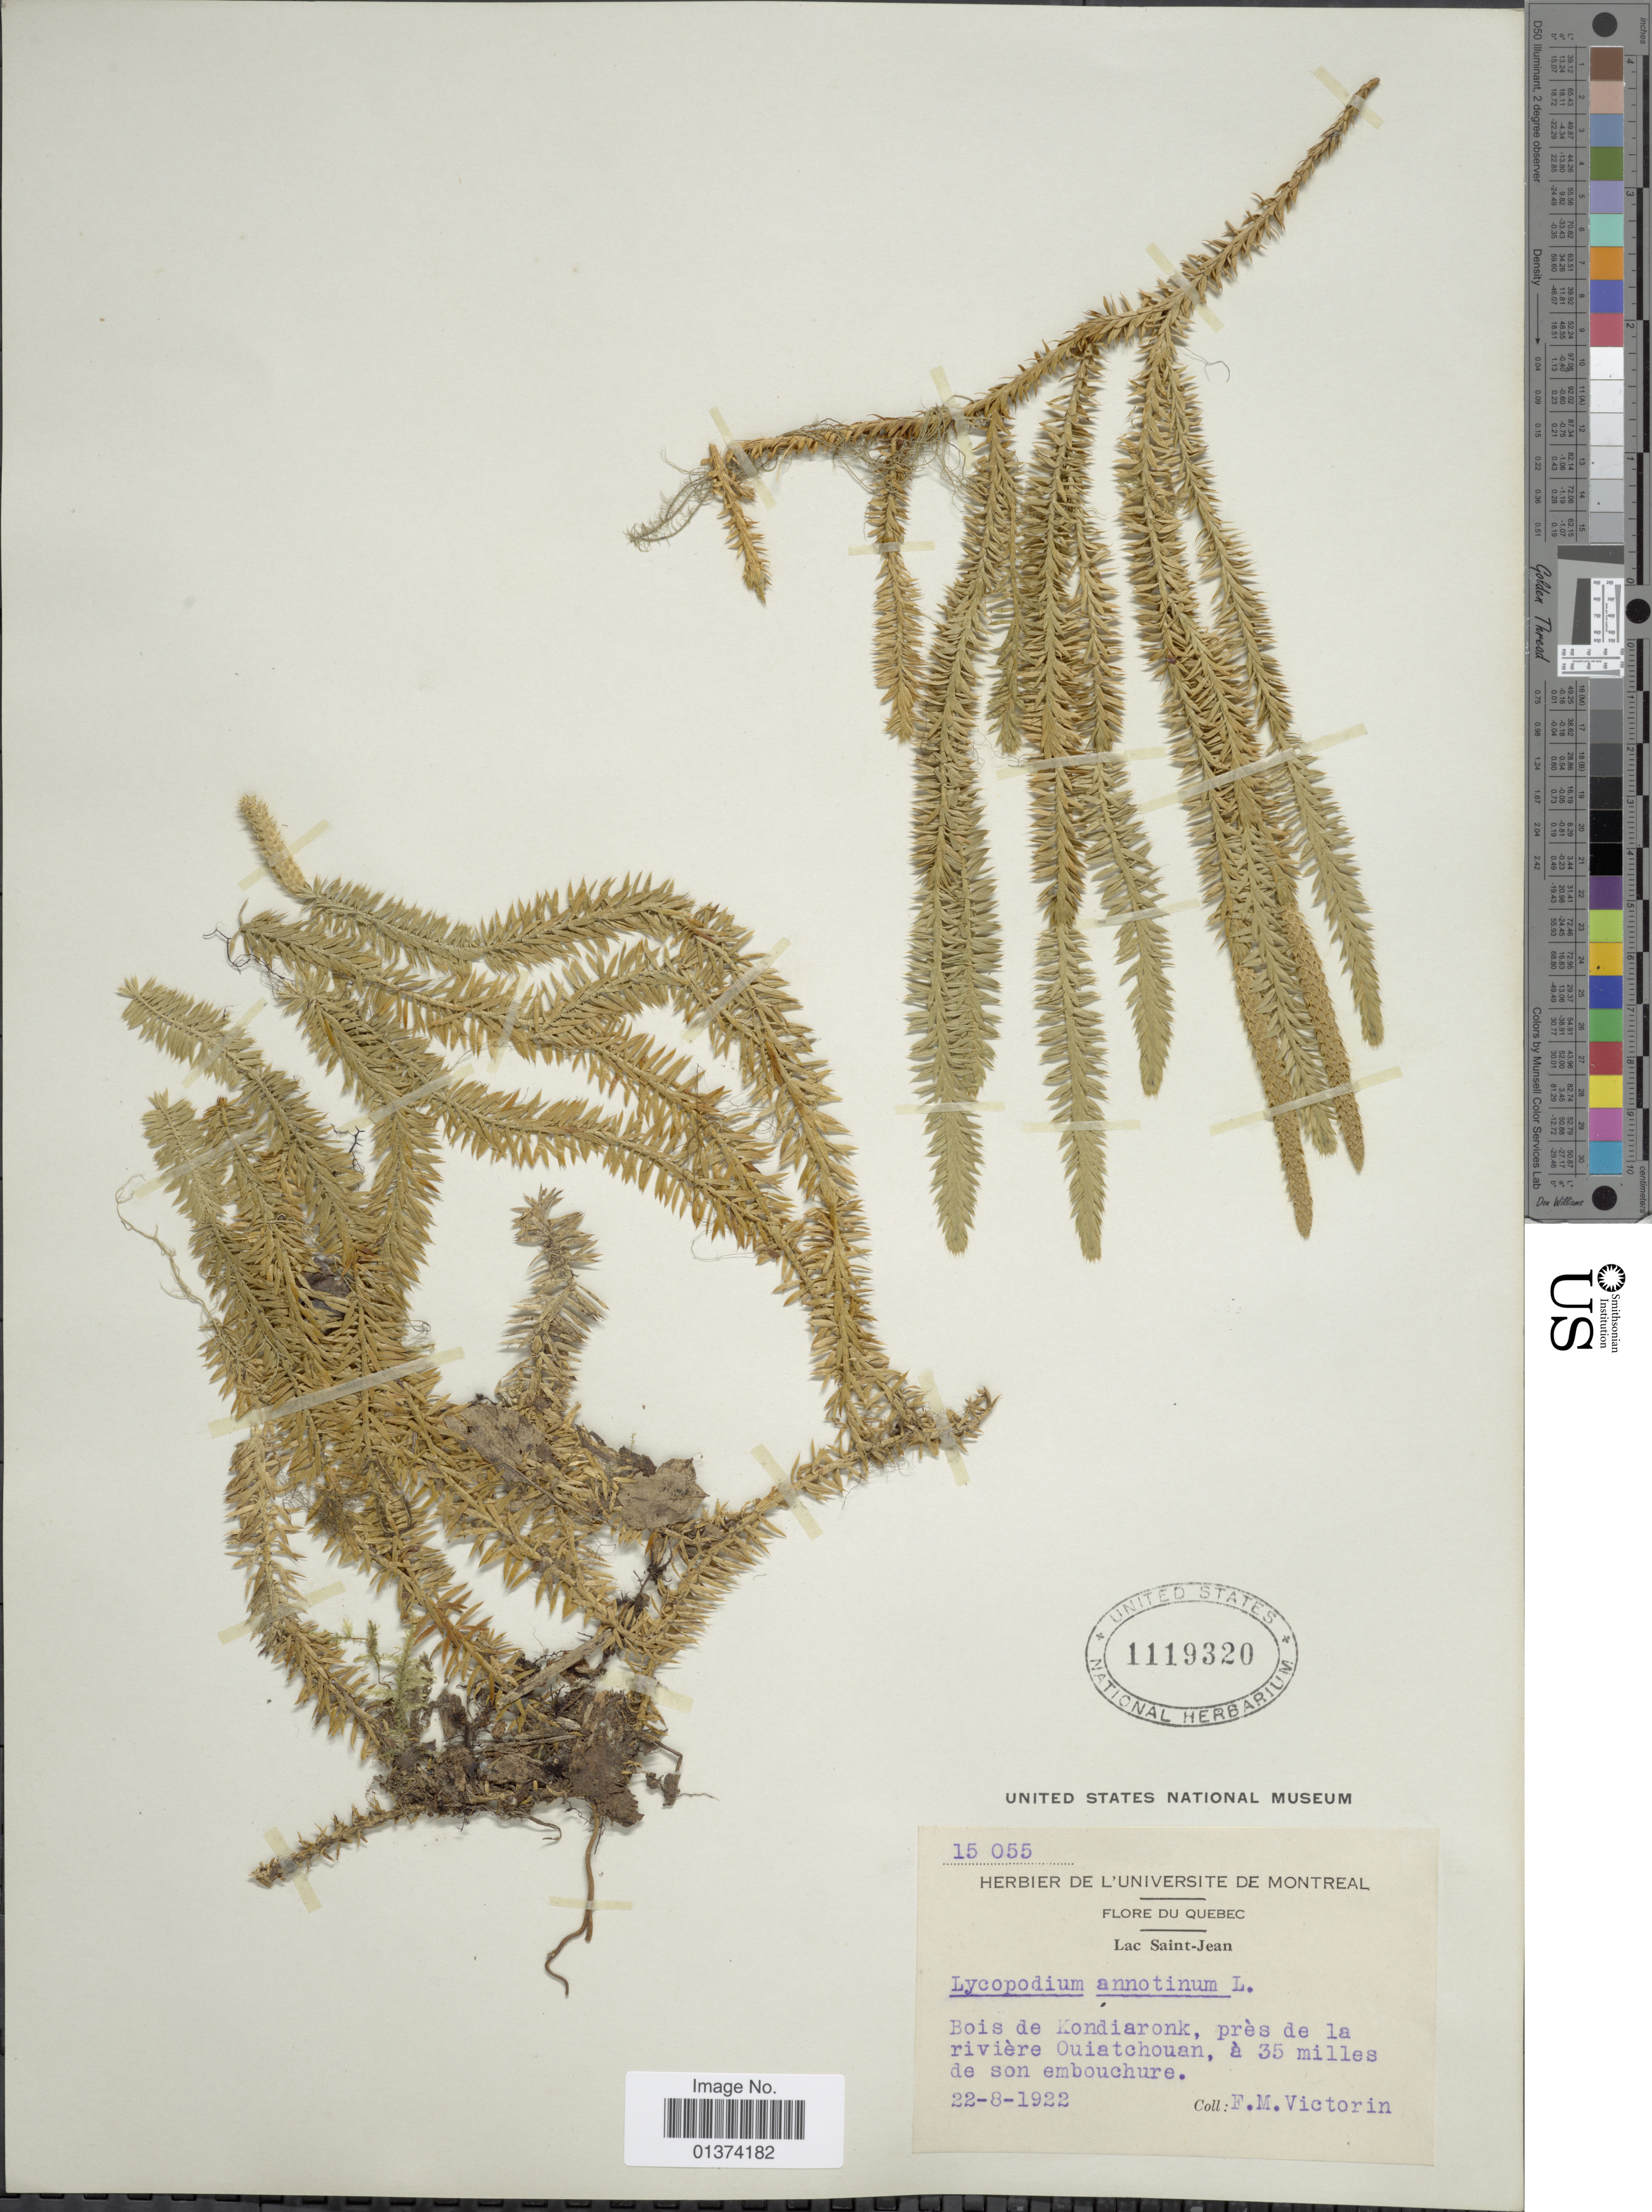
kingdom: Plantae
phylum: Tracheophyta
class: Lycopodiopsida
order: Lycopodiales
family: Lycopodiaceae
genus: Spinulum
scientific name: Spinulum annotinum subsp. annotinum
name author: (L.) A. Haines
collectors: F. Victorin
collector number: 15055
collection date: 1922-08-22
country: Canada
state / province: Quebec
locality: Lac Saint-Jean, Bois de Kondiaronk, près de la rivière Ouiatchouan, à 35 miles de son embouchure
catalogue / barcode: US 1119320